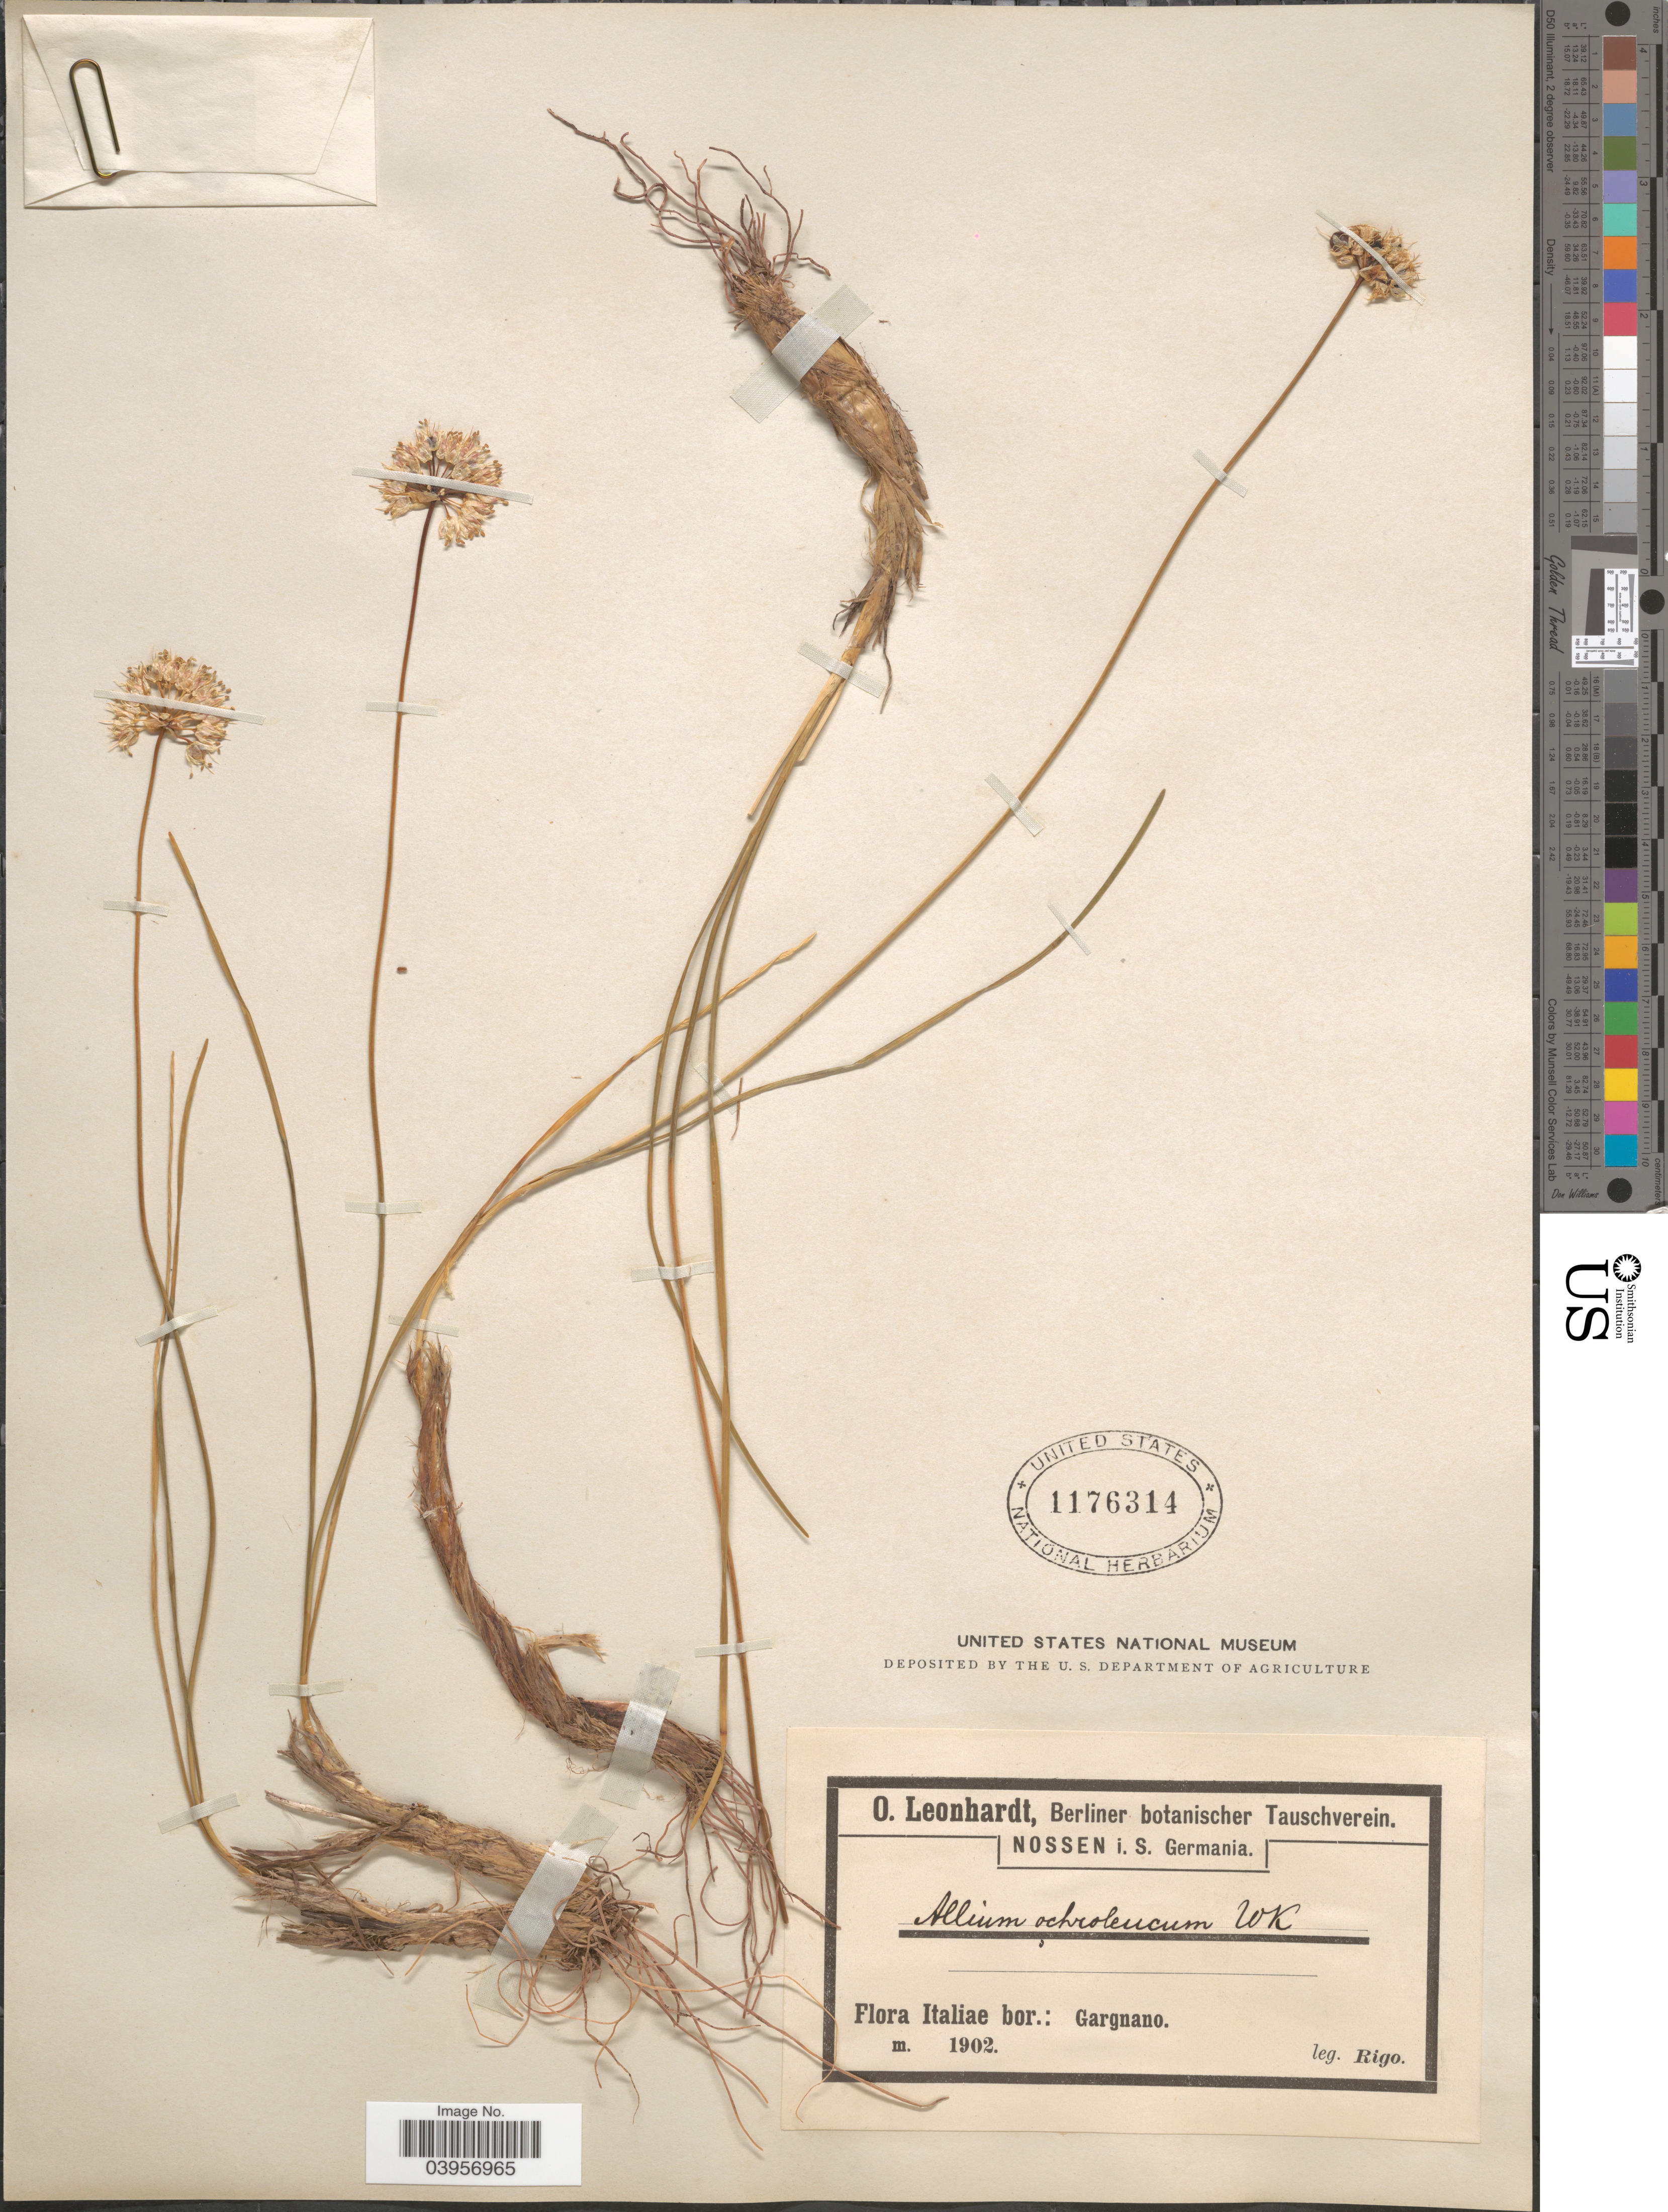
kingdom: Plantae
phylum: Tracheophyta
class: Liliopsida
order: Asparagales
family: Amaryllidaceae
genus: Allium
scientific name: Allium ochroleucum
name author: Waldst. & Kit.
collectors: -- Rigo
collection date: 1902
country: Italy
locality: Italiae bor.: Gargnano.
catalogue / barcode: US 1176314